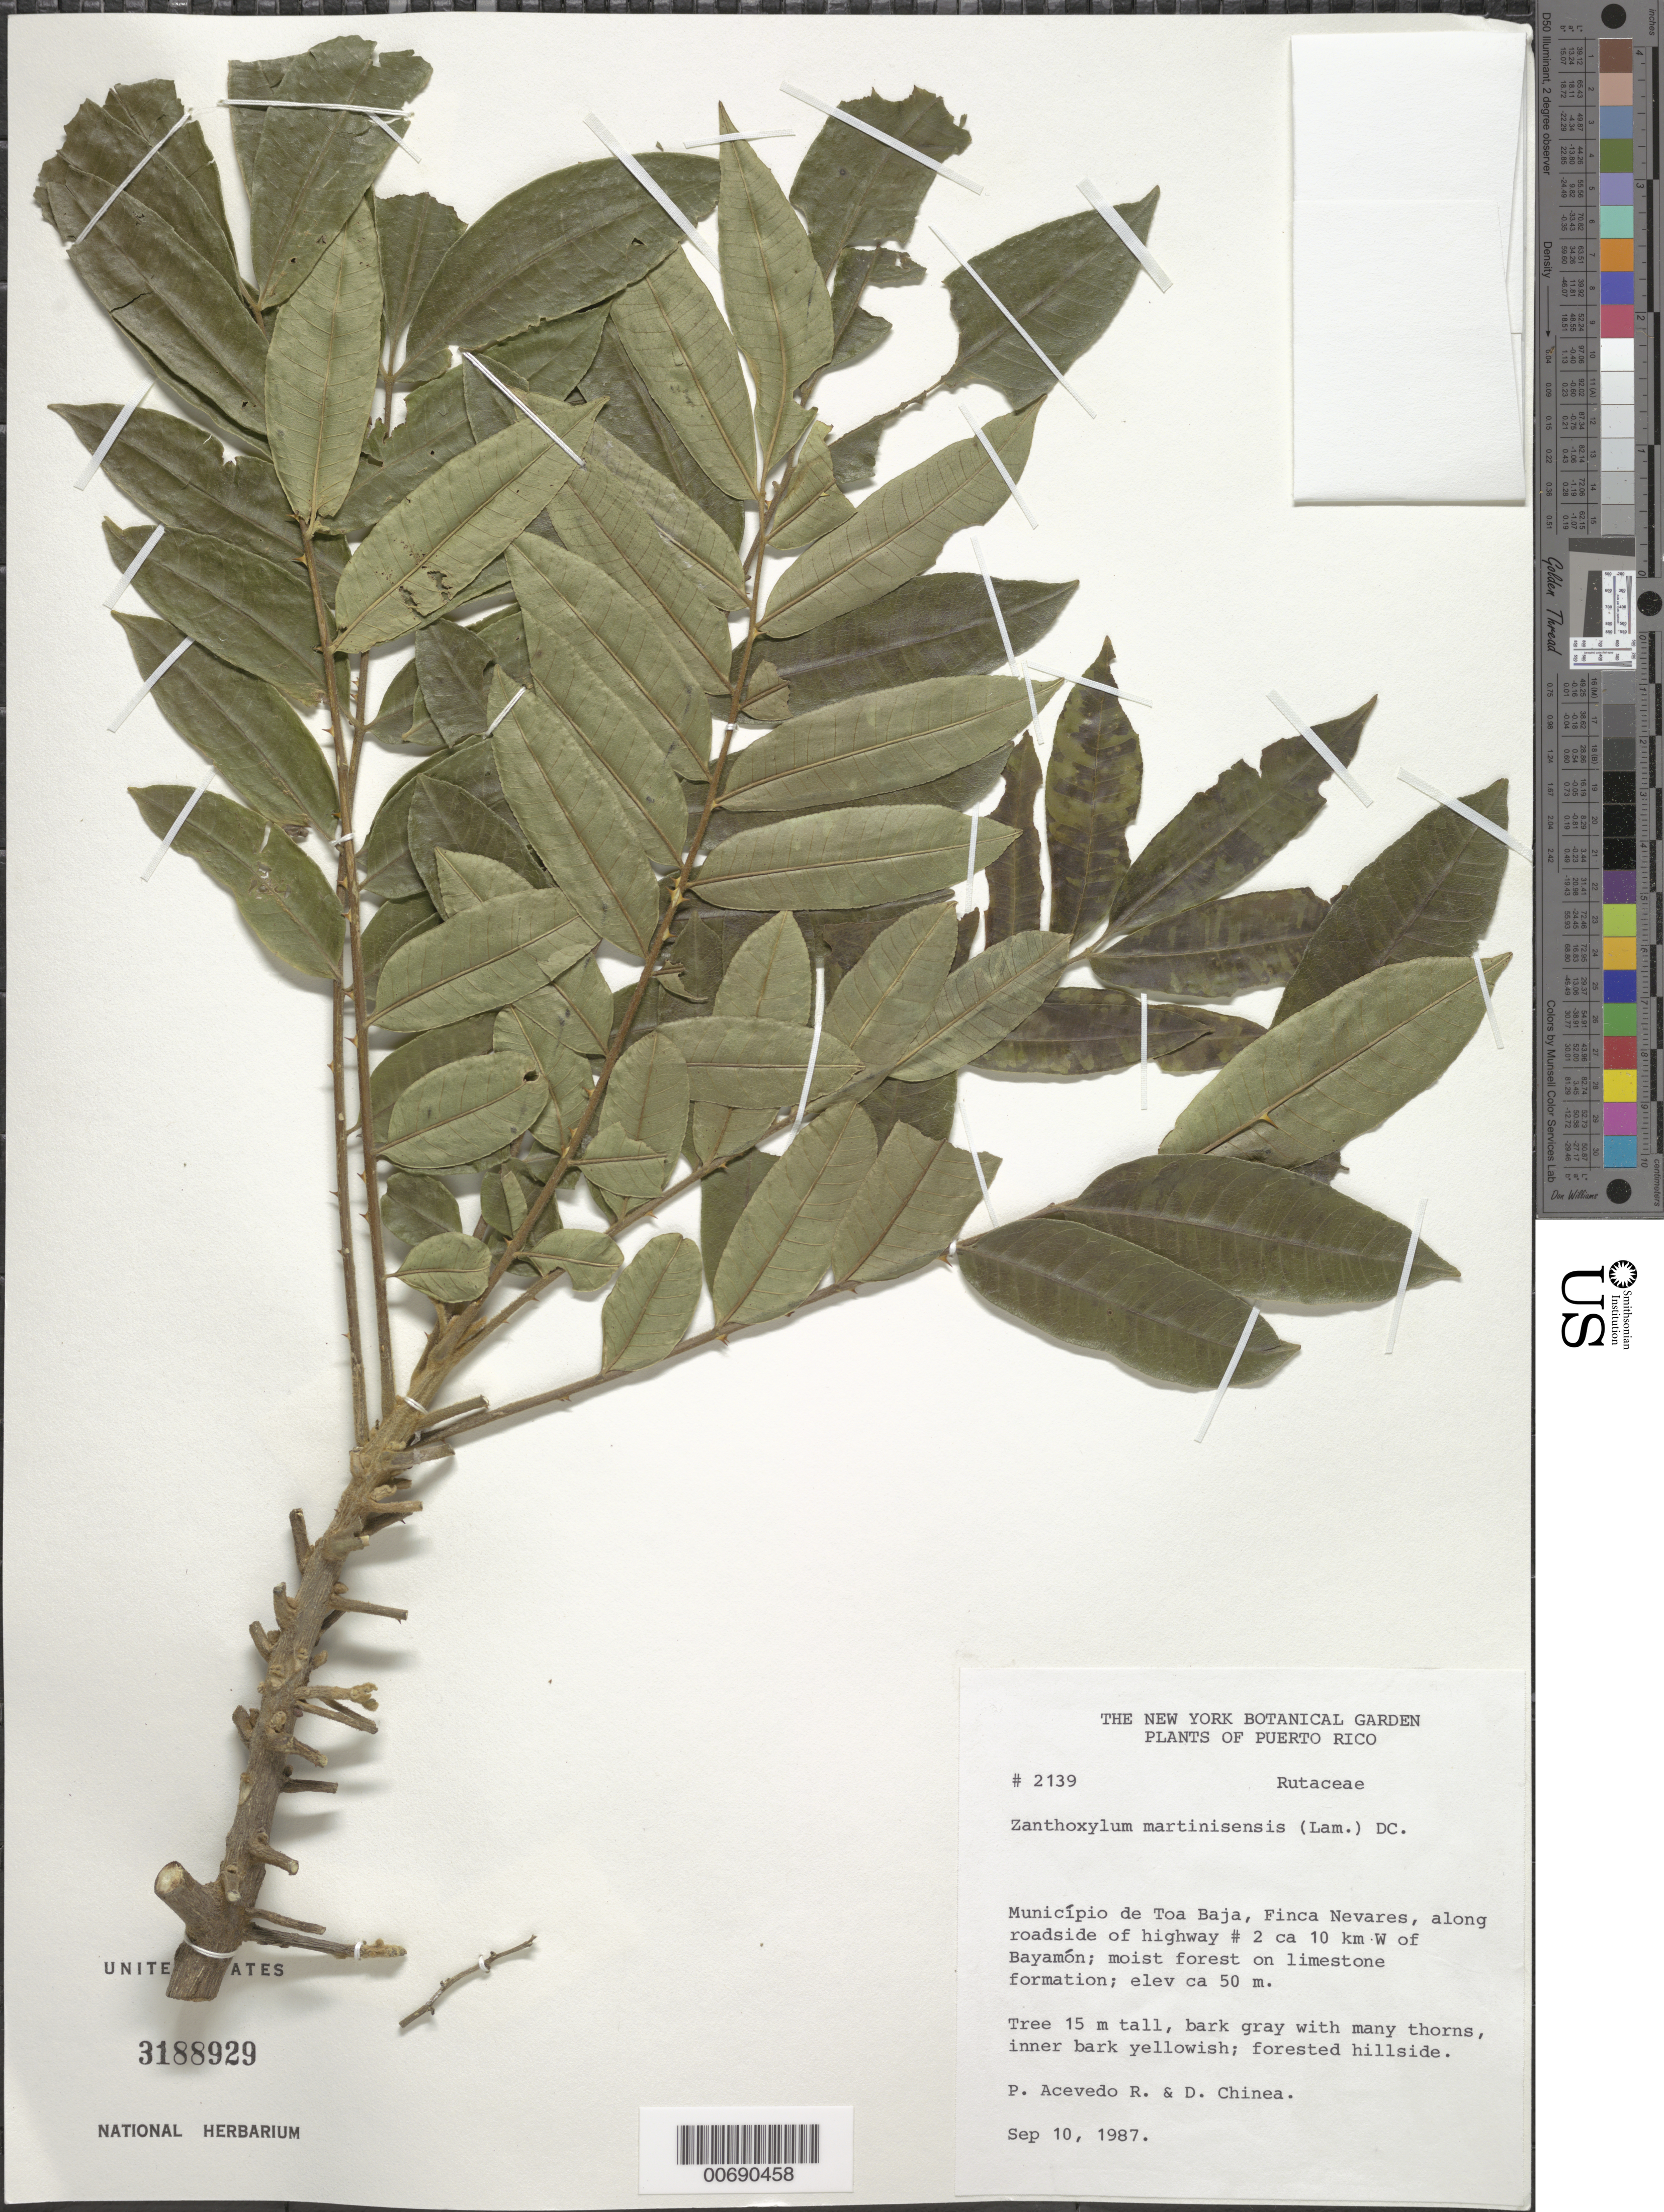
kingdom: Plantae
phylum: Tracheophyta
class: Magnoliopsida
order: Sapindales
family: Rutaceae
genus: Zanthoxylum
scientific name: Zanthoxylum martinicense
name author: (Lam.) DC.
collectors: P. Acevedo-Rodr. & D. Chinea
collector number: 2139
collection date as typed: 10 Sep 1987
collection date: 1987-09-10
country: Puerto Rico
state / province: Toa Baja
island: Puerto Rico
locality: Toa Baja, Finca Nevares al lado de Carretera #2, in salida de Bajamon hacia Dorado.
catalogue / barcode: US 3188929